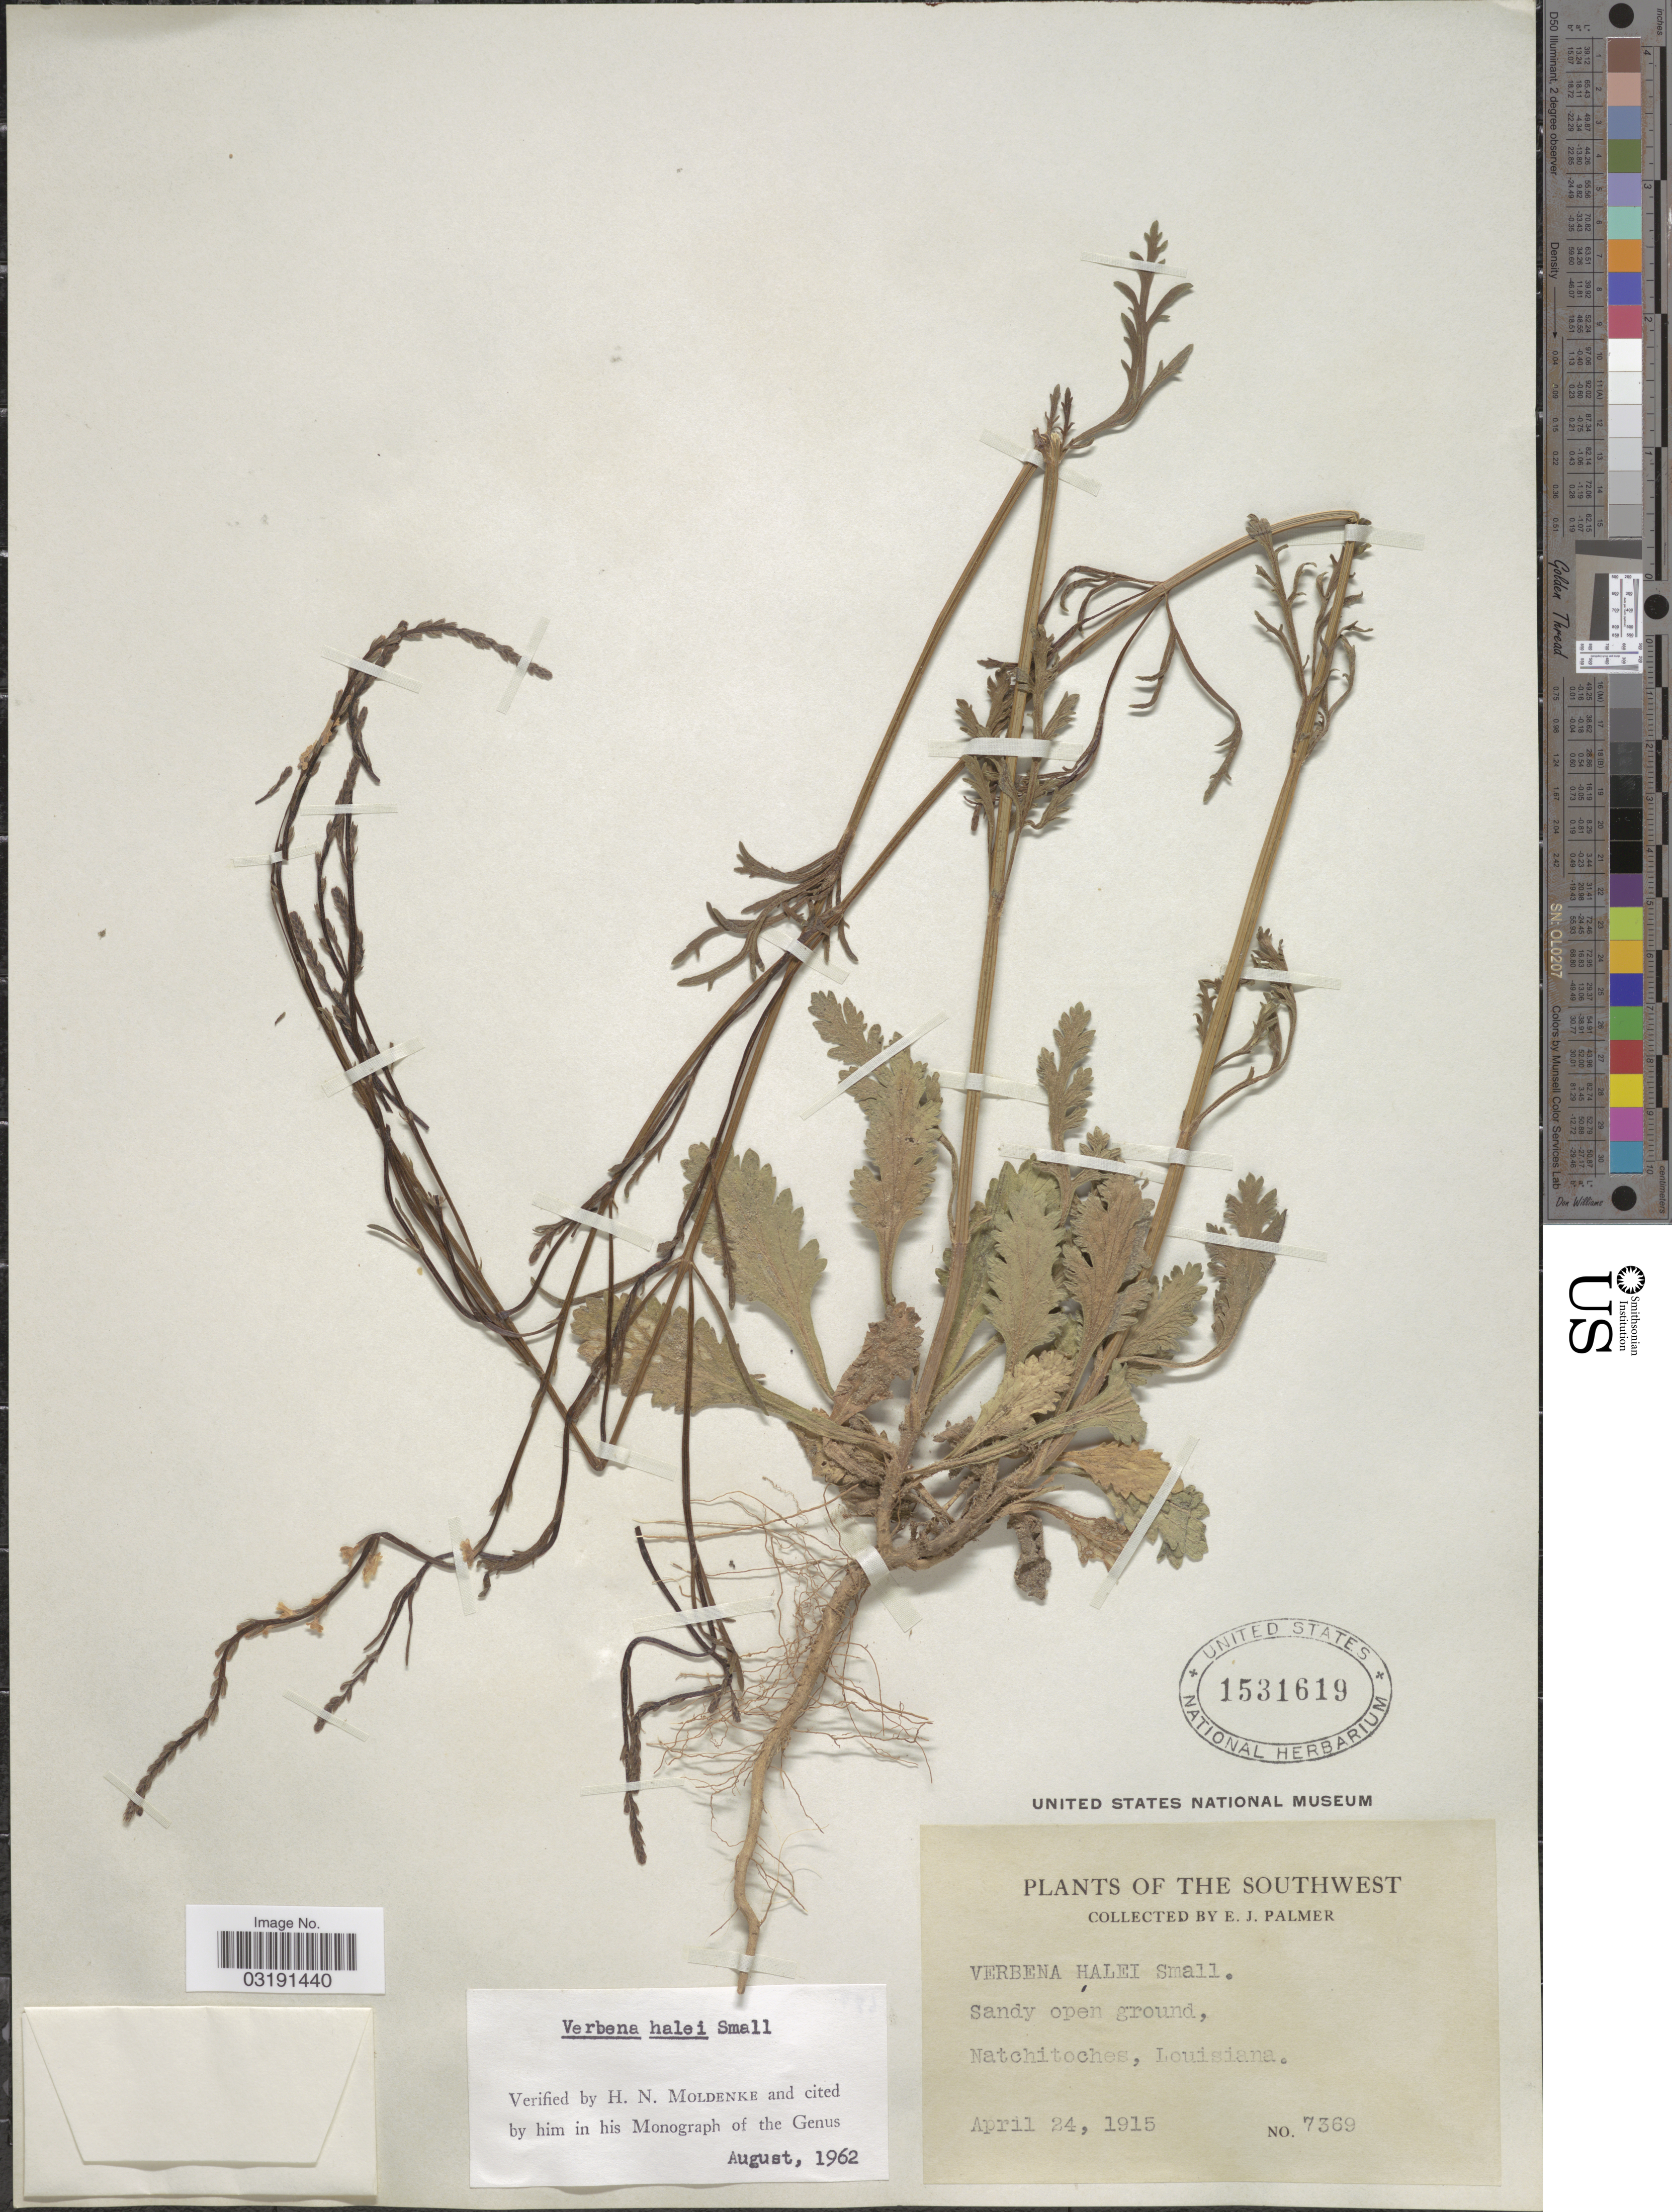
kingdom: Plantae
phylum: Tracheophyta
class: Magnoliopsida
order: Lamiales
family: Verbenaceae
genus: Verbena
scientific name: Verbena halei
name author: Small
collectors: E. J. Palmer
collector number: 7369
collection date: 1915-04-24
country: United States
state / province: Louisiana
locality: The Southwest. Natchitoches.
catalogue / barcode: US 1531619